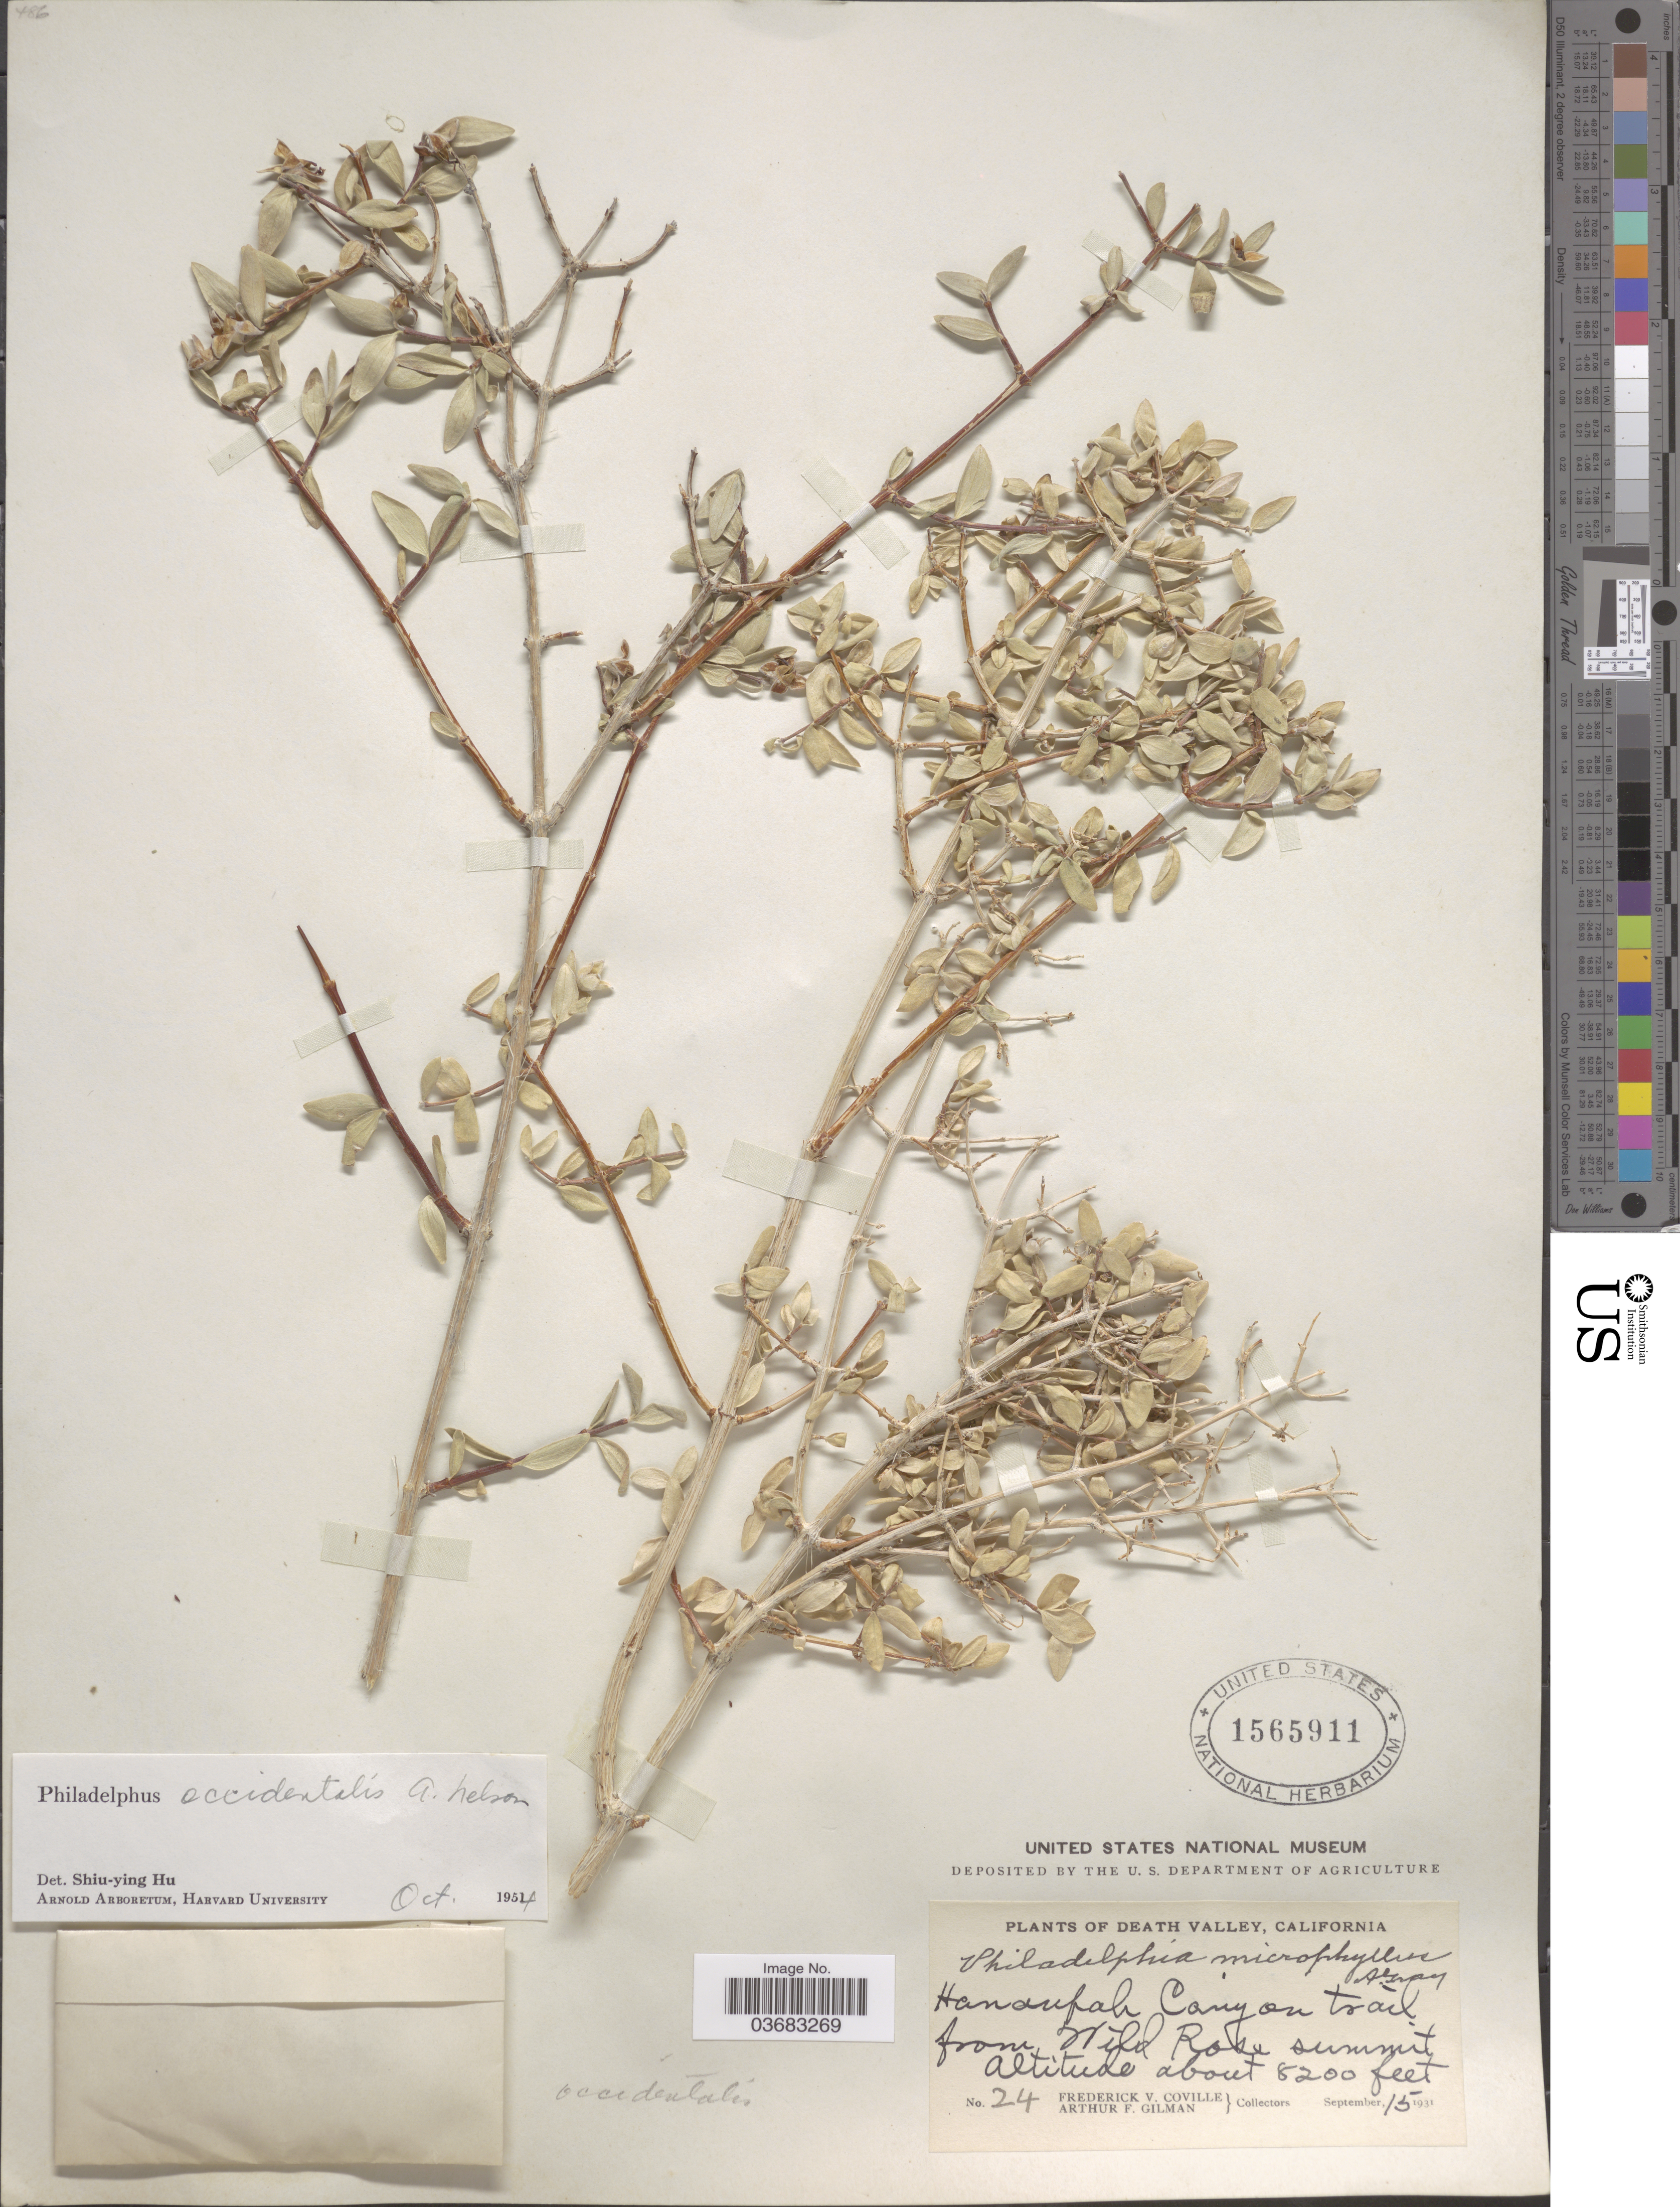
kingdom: Plantae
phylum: Tracheophyta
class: Magnoliopsida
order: Cornales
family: Hydrangeaceae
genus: Philadelphus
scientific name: Philadelphus occidentalis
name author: A. Nelson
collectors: F. V. Coville & A. Gilman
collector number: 24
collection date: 1931-09-15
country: United States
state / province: California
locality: Death Valley. Hanaufah Canyon trail from Wild Rose summit.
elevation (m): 2499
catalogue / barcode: US 1565911